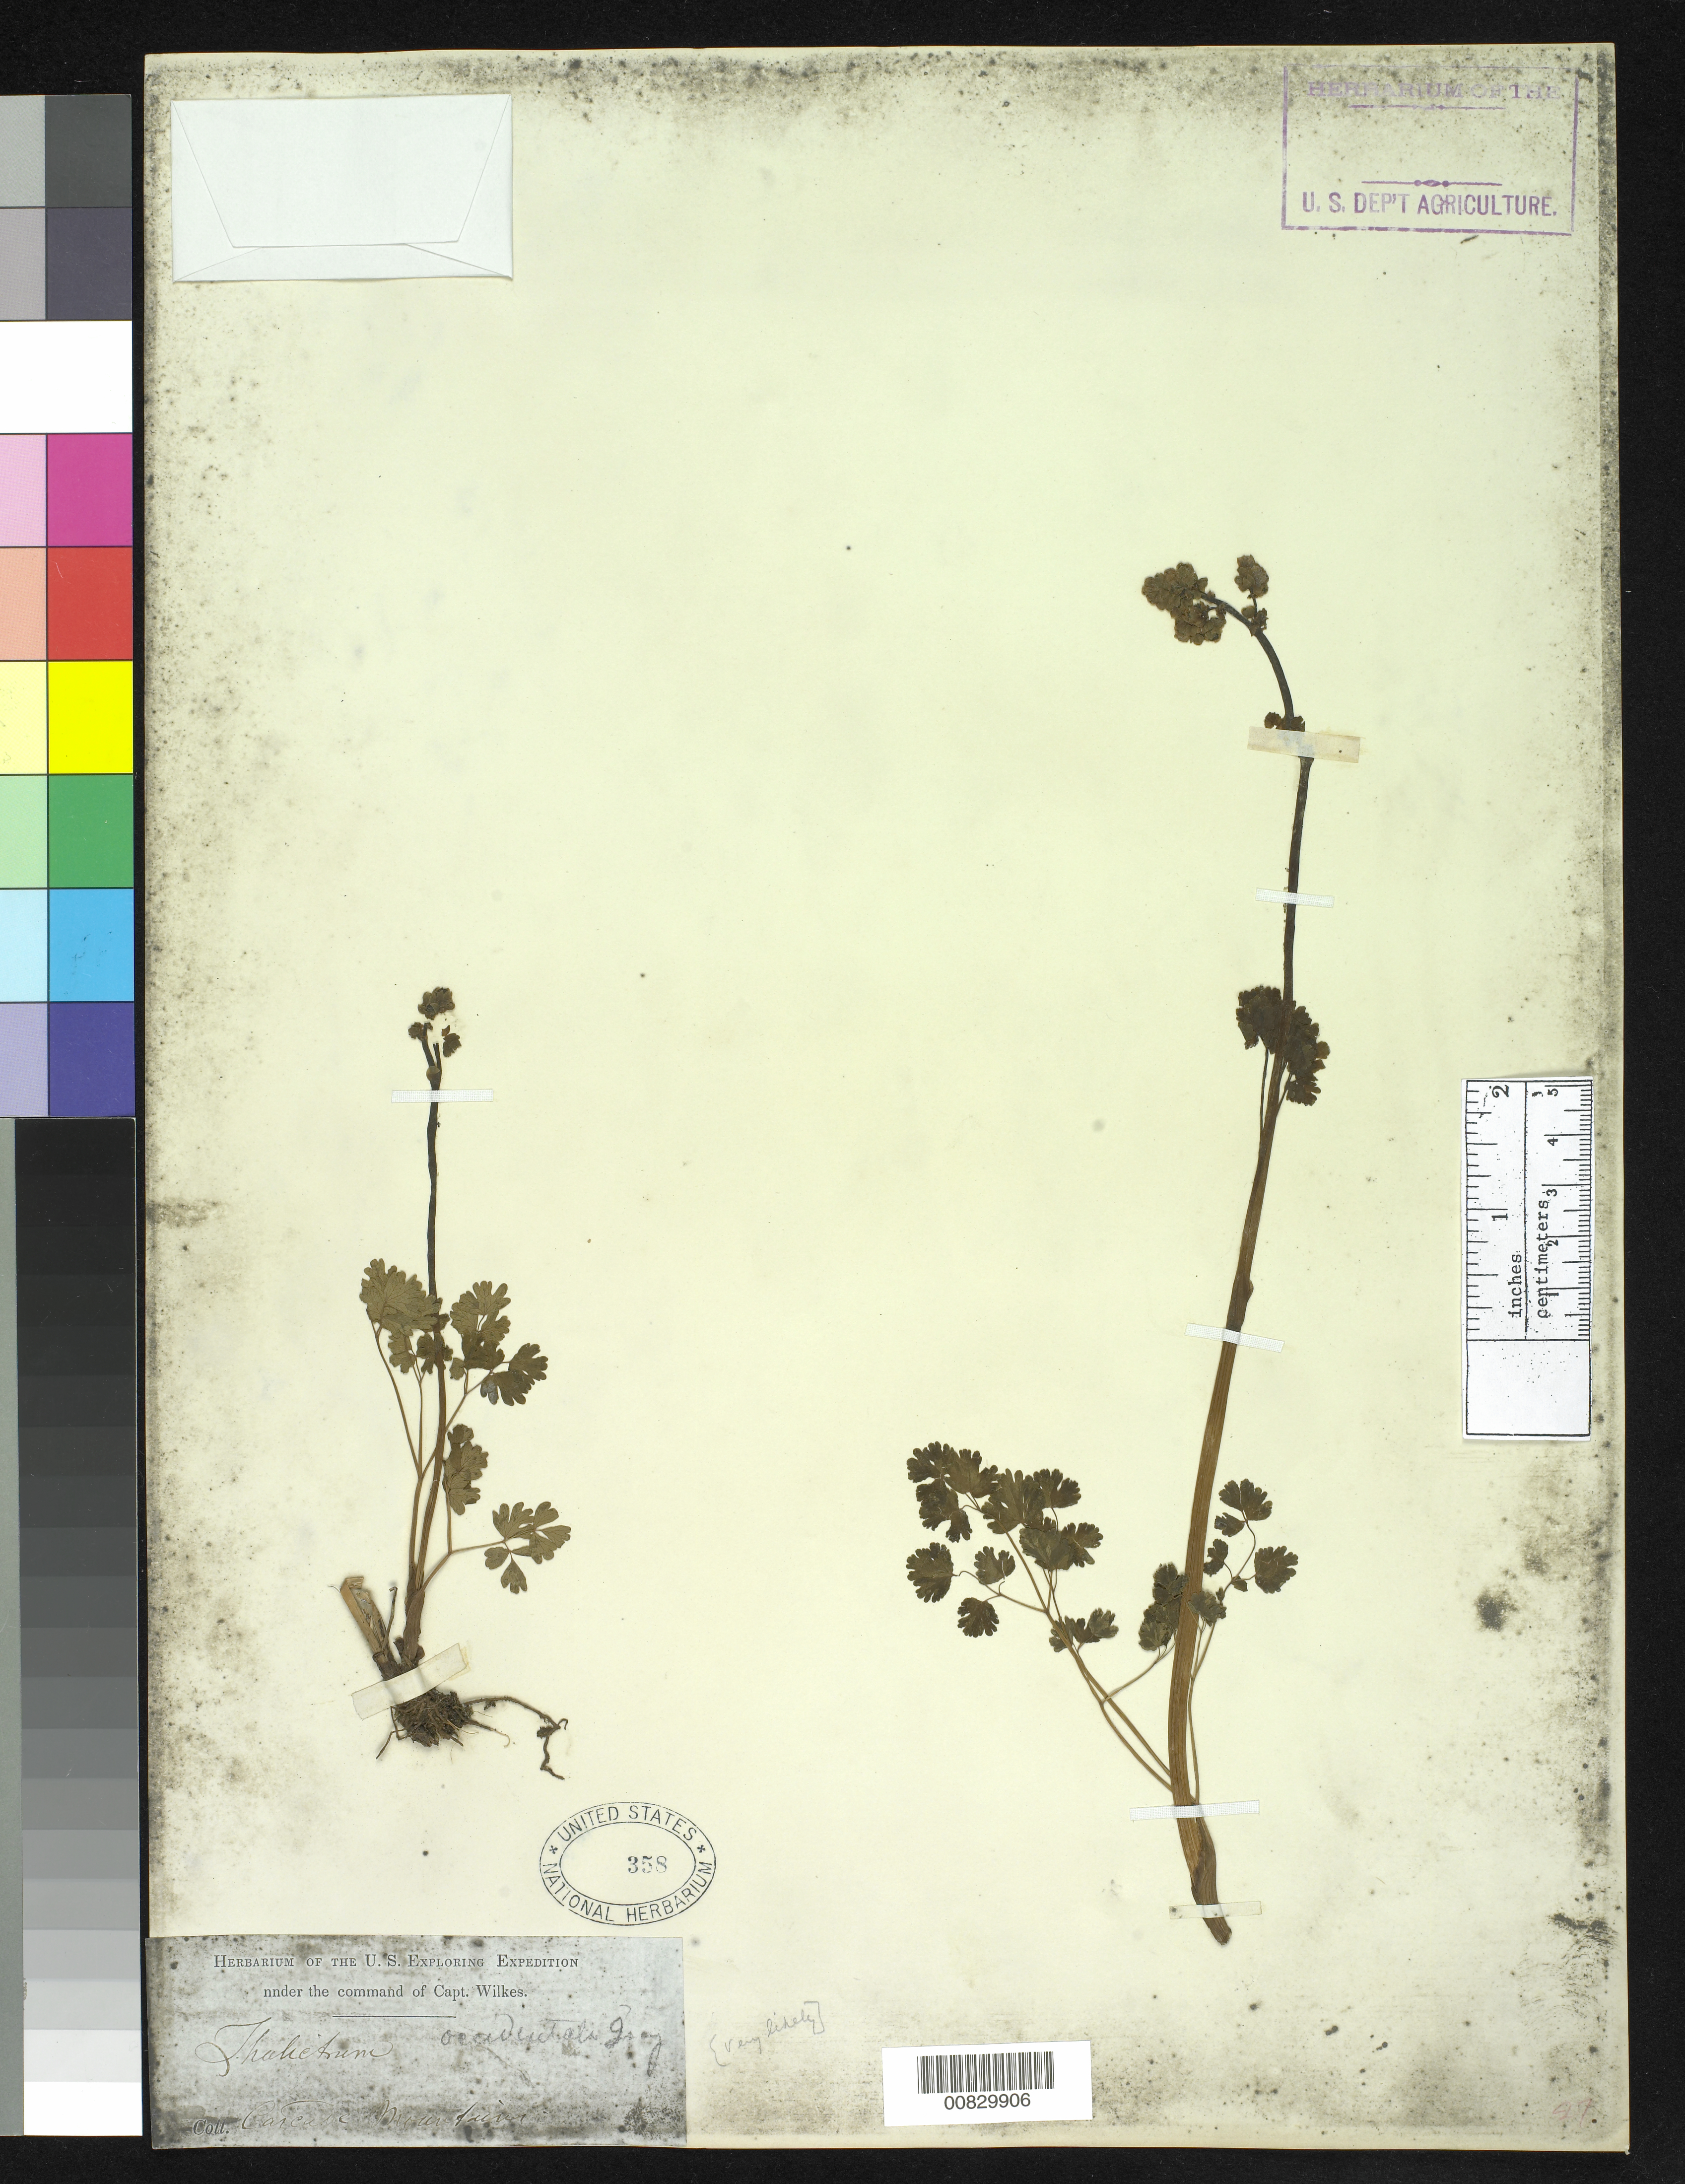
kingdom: Plantae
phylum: Tracheophyta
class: Magnoliopsida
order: Ranunculales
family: Ranunculaceae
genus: Thalictrum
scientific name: Thalictrum occidentale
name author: A. Gray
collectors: Wilkes Explor. Exped.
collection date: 1838/1842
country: United States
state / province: Oregon / Washington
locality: Cascade Mountains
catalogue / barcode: US 358